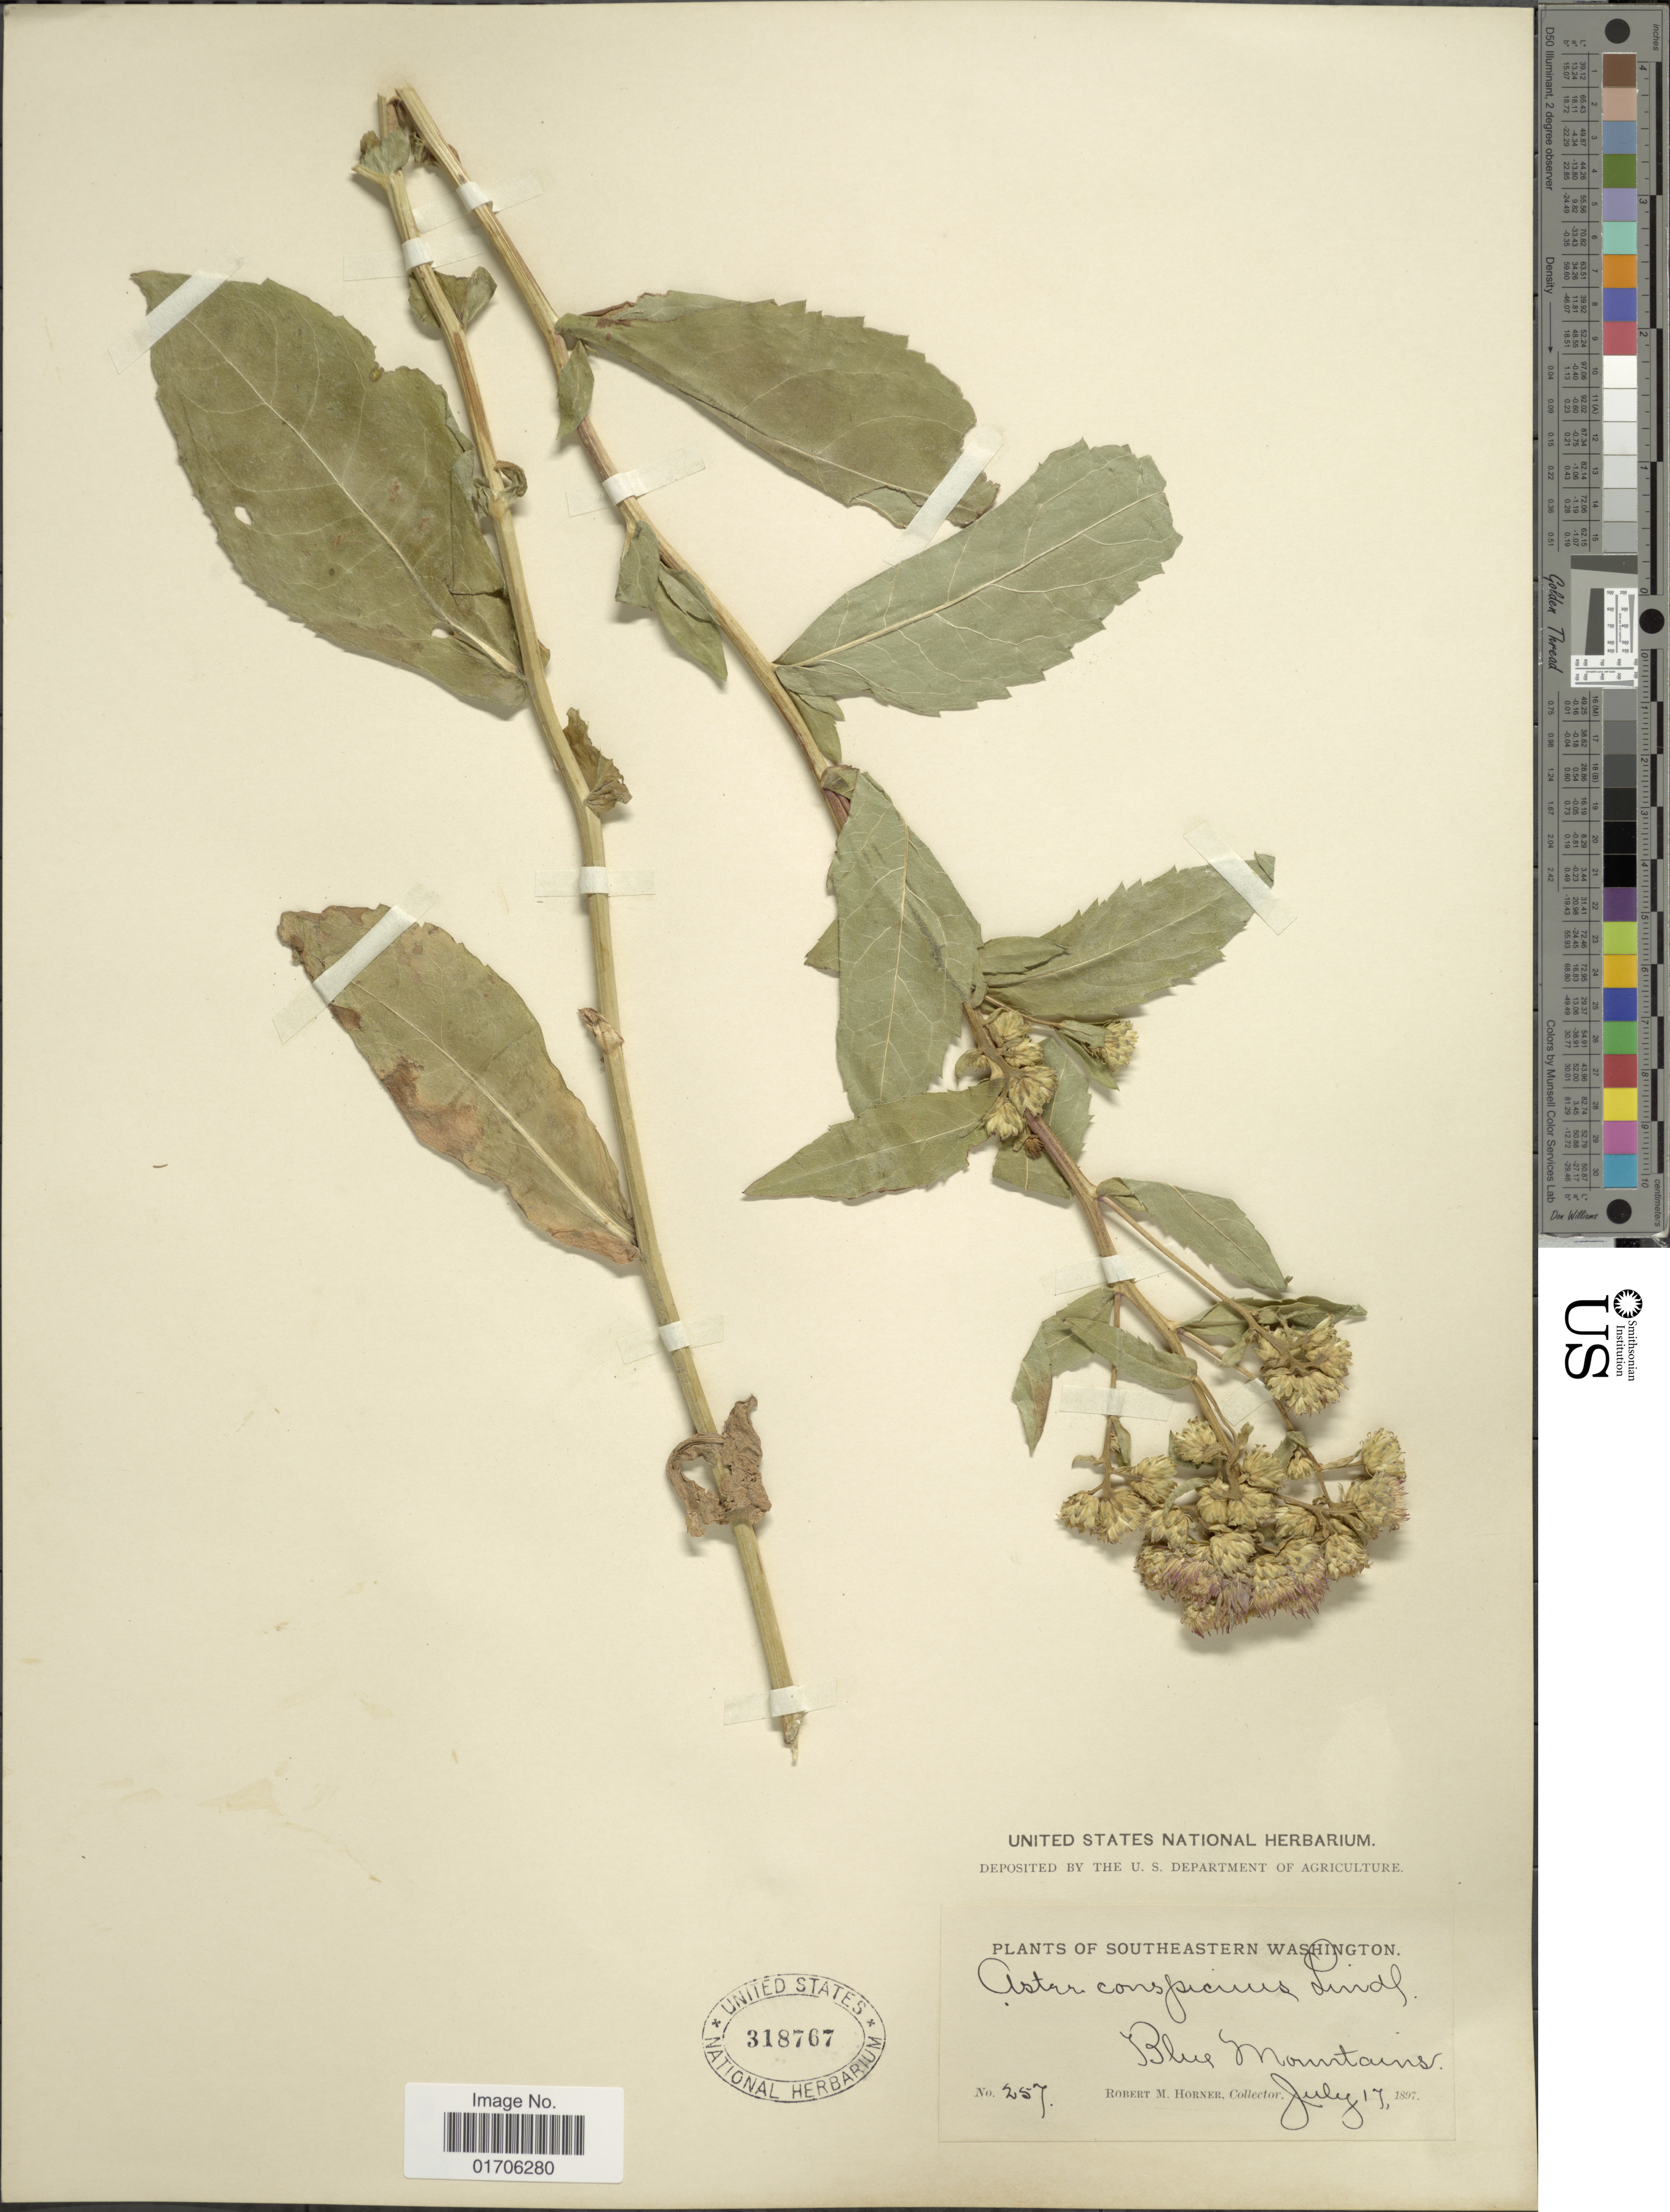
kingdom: Plantae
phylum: Tracheophyta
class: Magnoliopsida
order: Asterales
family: Asteraceae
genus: Eurybia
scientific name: Eurybia conspicua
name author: (Lindl.) G.L. Nesom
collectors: R. Horner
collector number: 257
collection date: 1897-07-17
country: United States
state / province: Washington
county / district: Clallam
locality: Southeastern Washington. Blue Mountains.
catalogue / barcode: US 318767